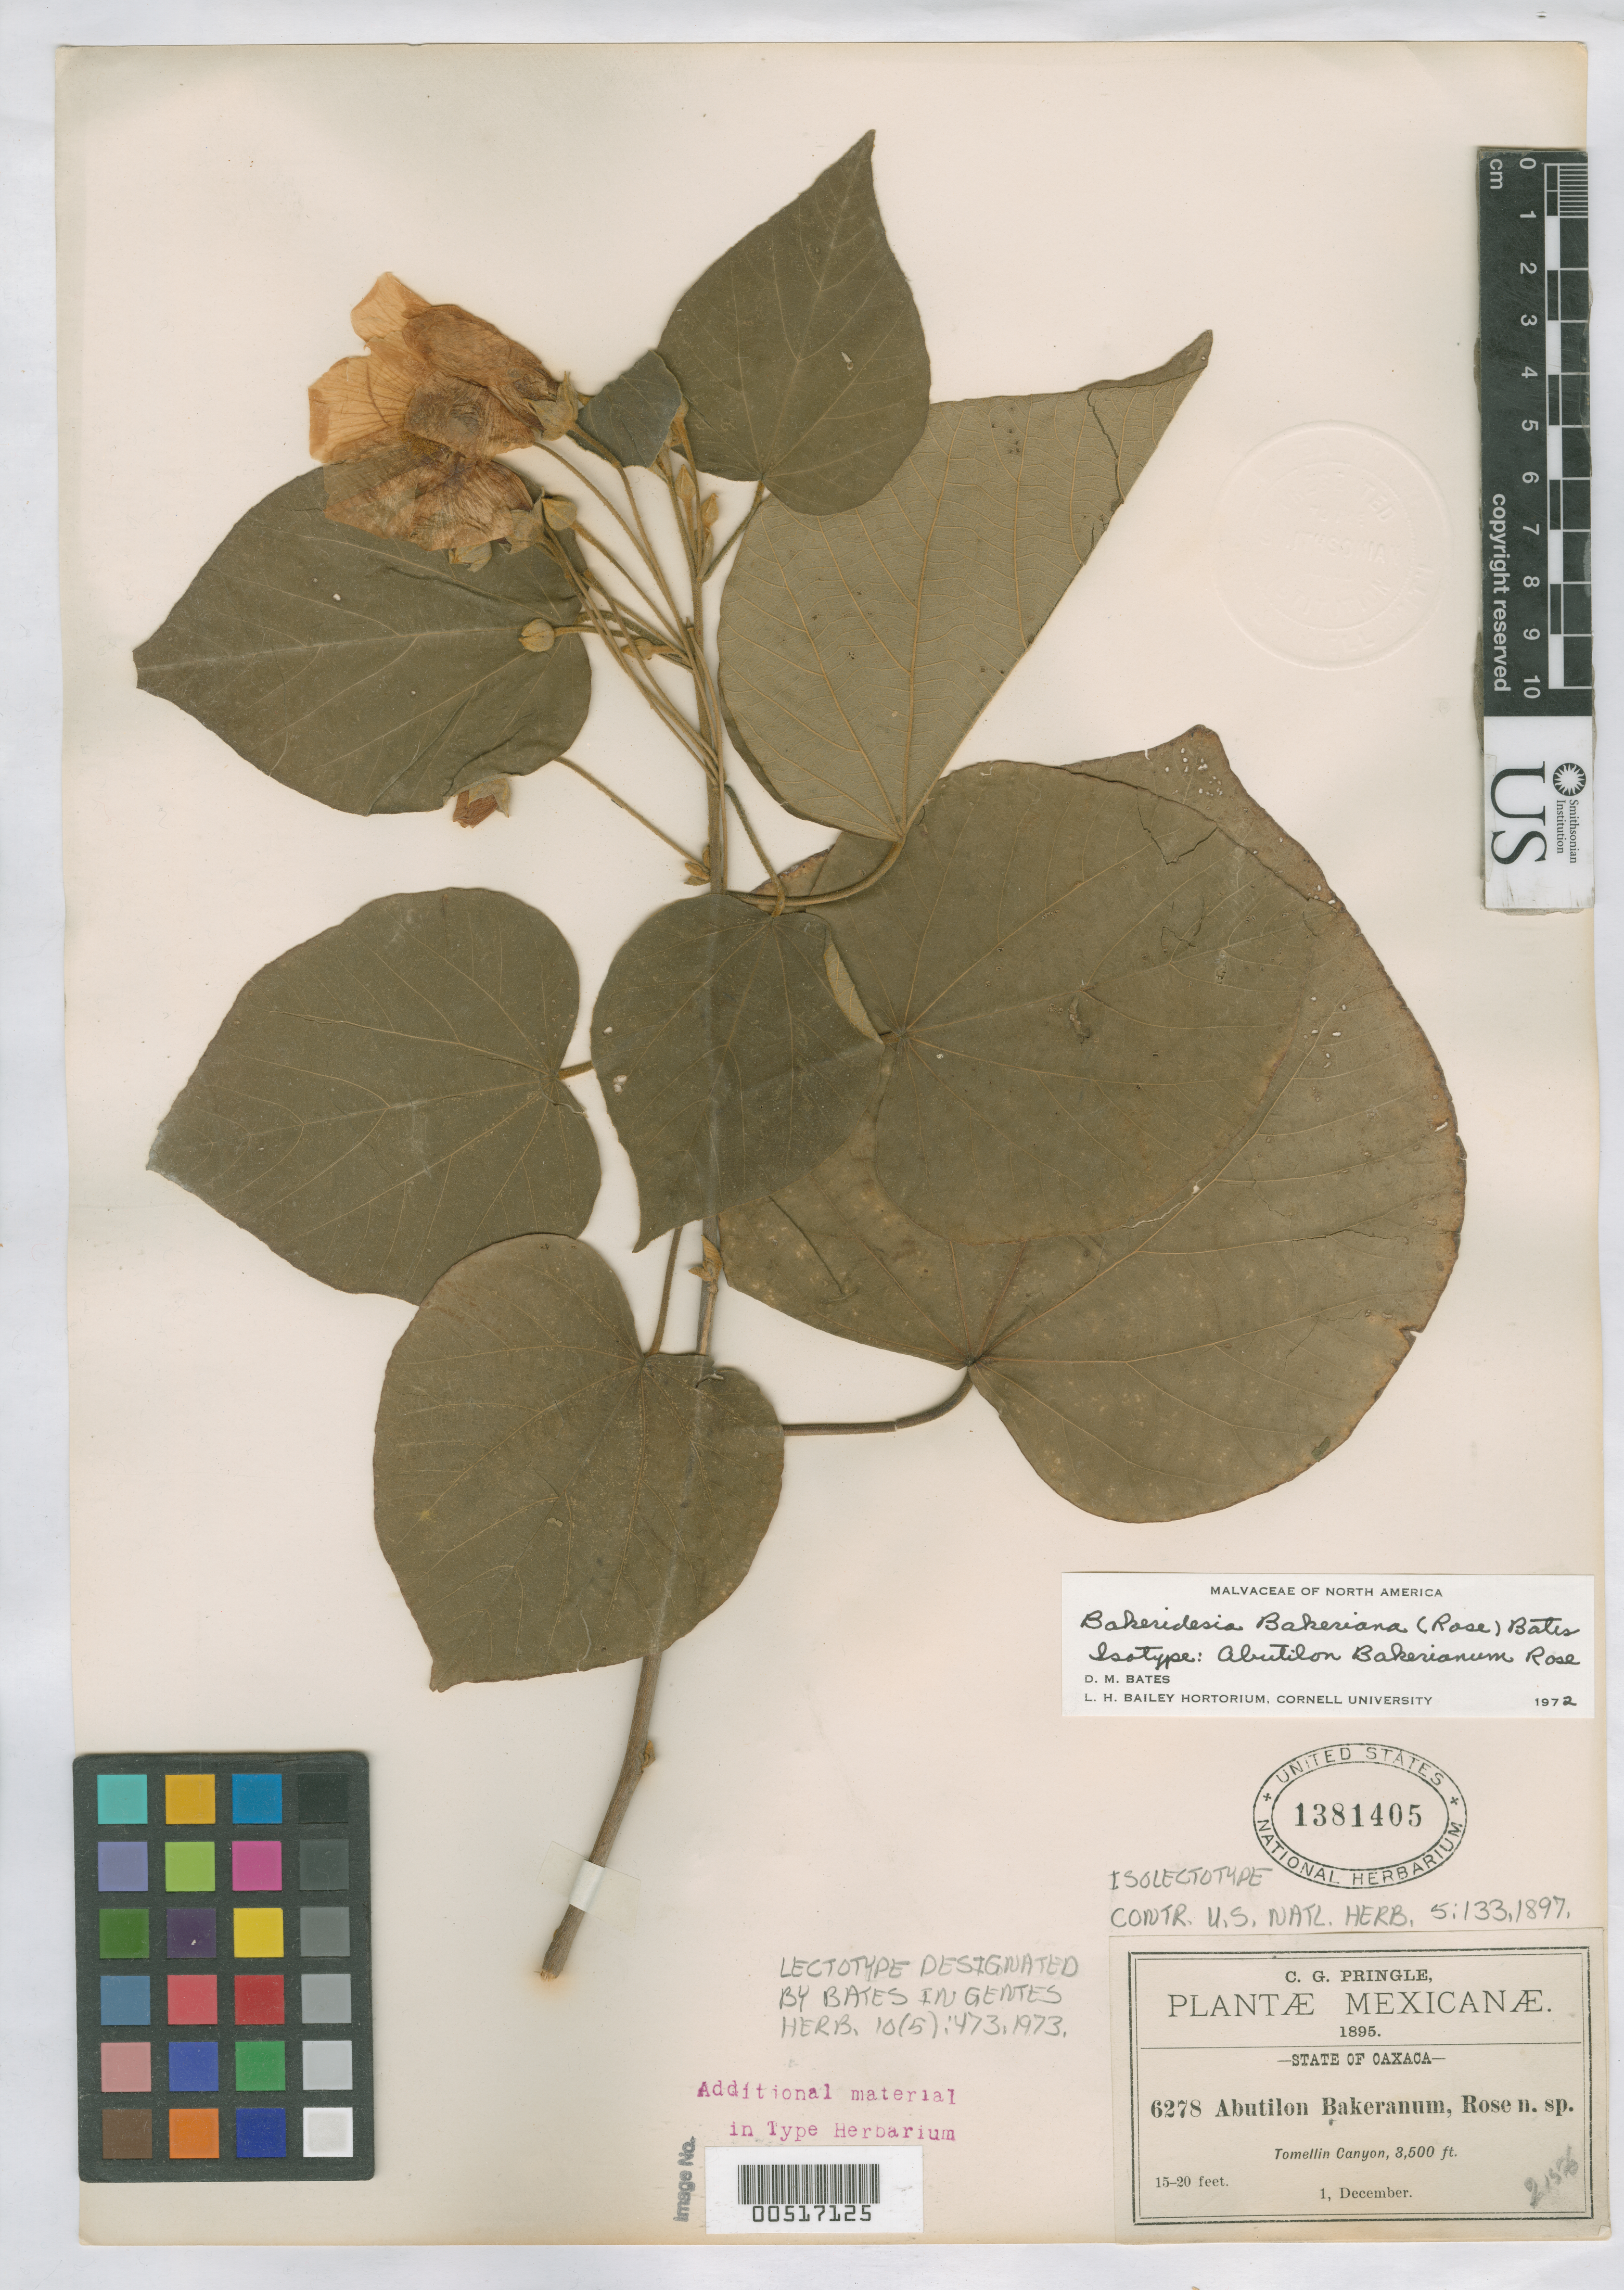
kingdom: Plantae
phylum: Tracheophyta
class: Magnoliopsida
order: Malvales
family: Malvaceae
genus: Abutilon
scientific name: Abutilon bakerianum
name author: Rose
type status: Isolectotype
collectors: C. G. Pringle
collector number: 6278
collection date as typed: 01 Dec 1895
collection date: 1895-12-01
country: Mexico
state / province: Oaxaca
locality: Tomellin Canyon.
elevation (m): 3500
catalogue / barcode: US 1381405